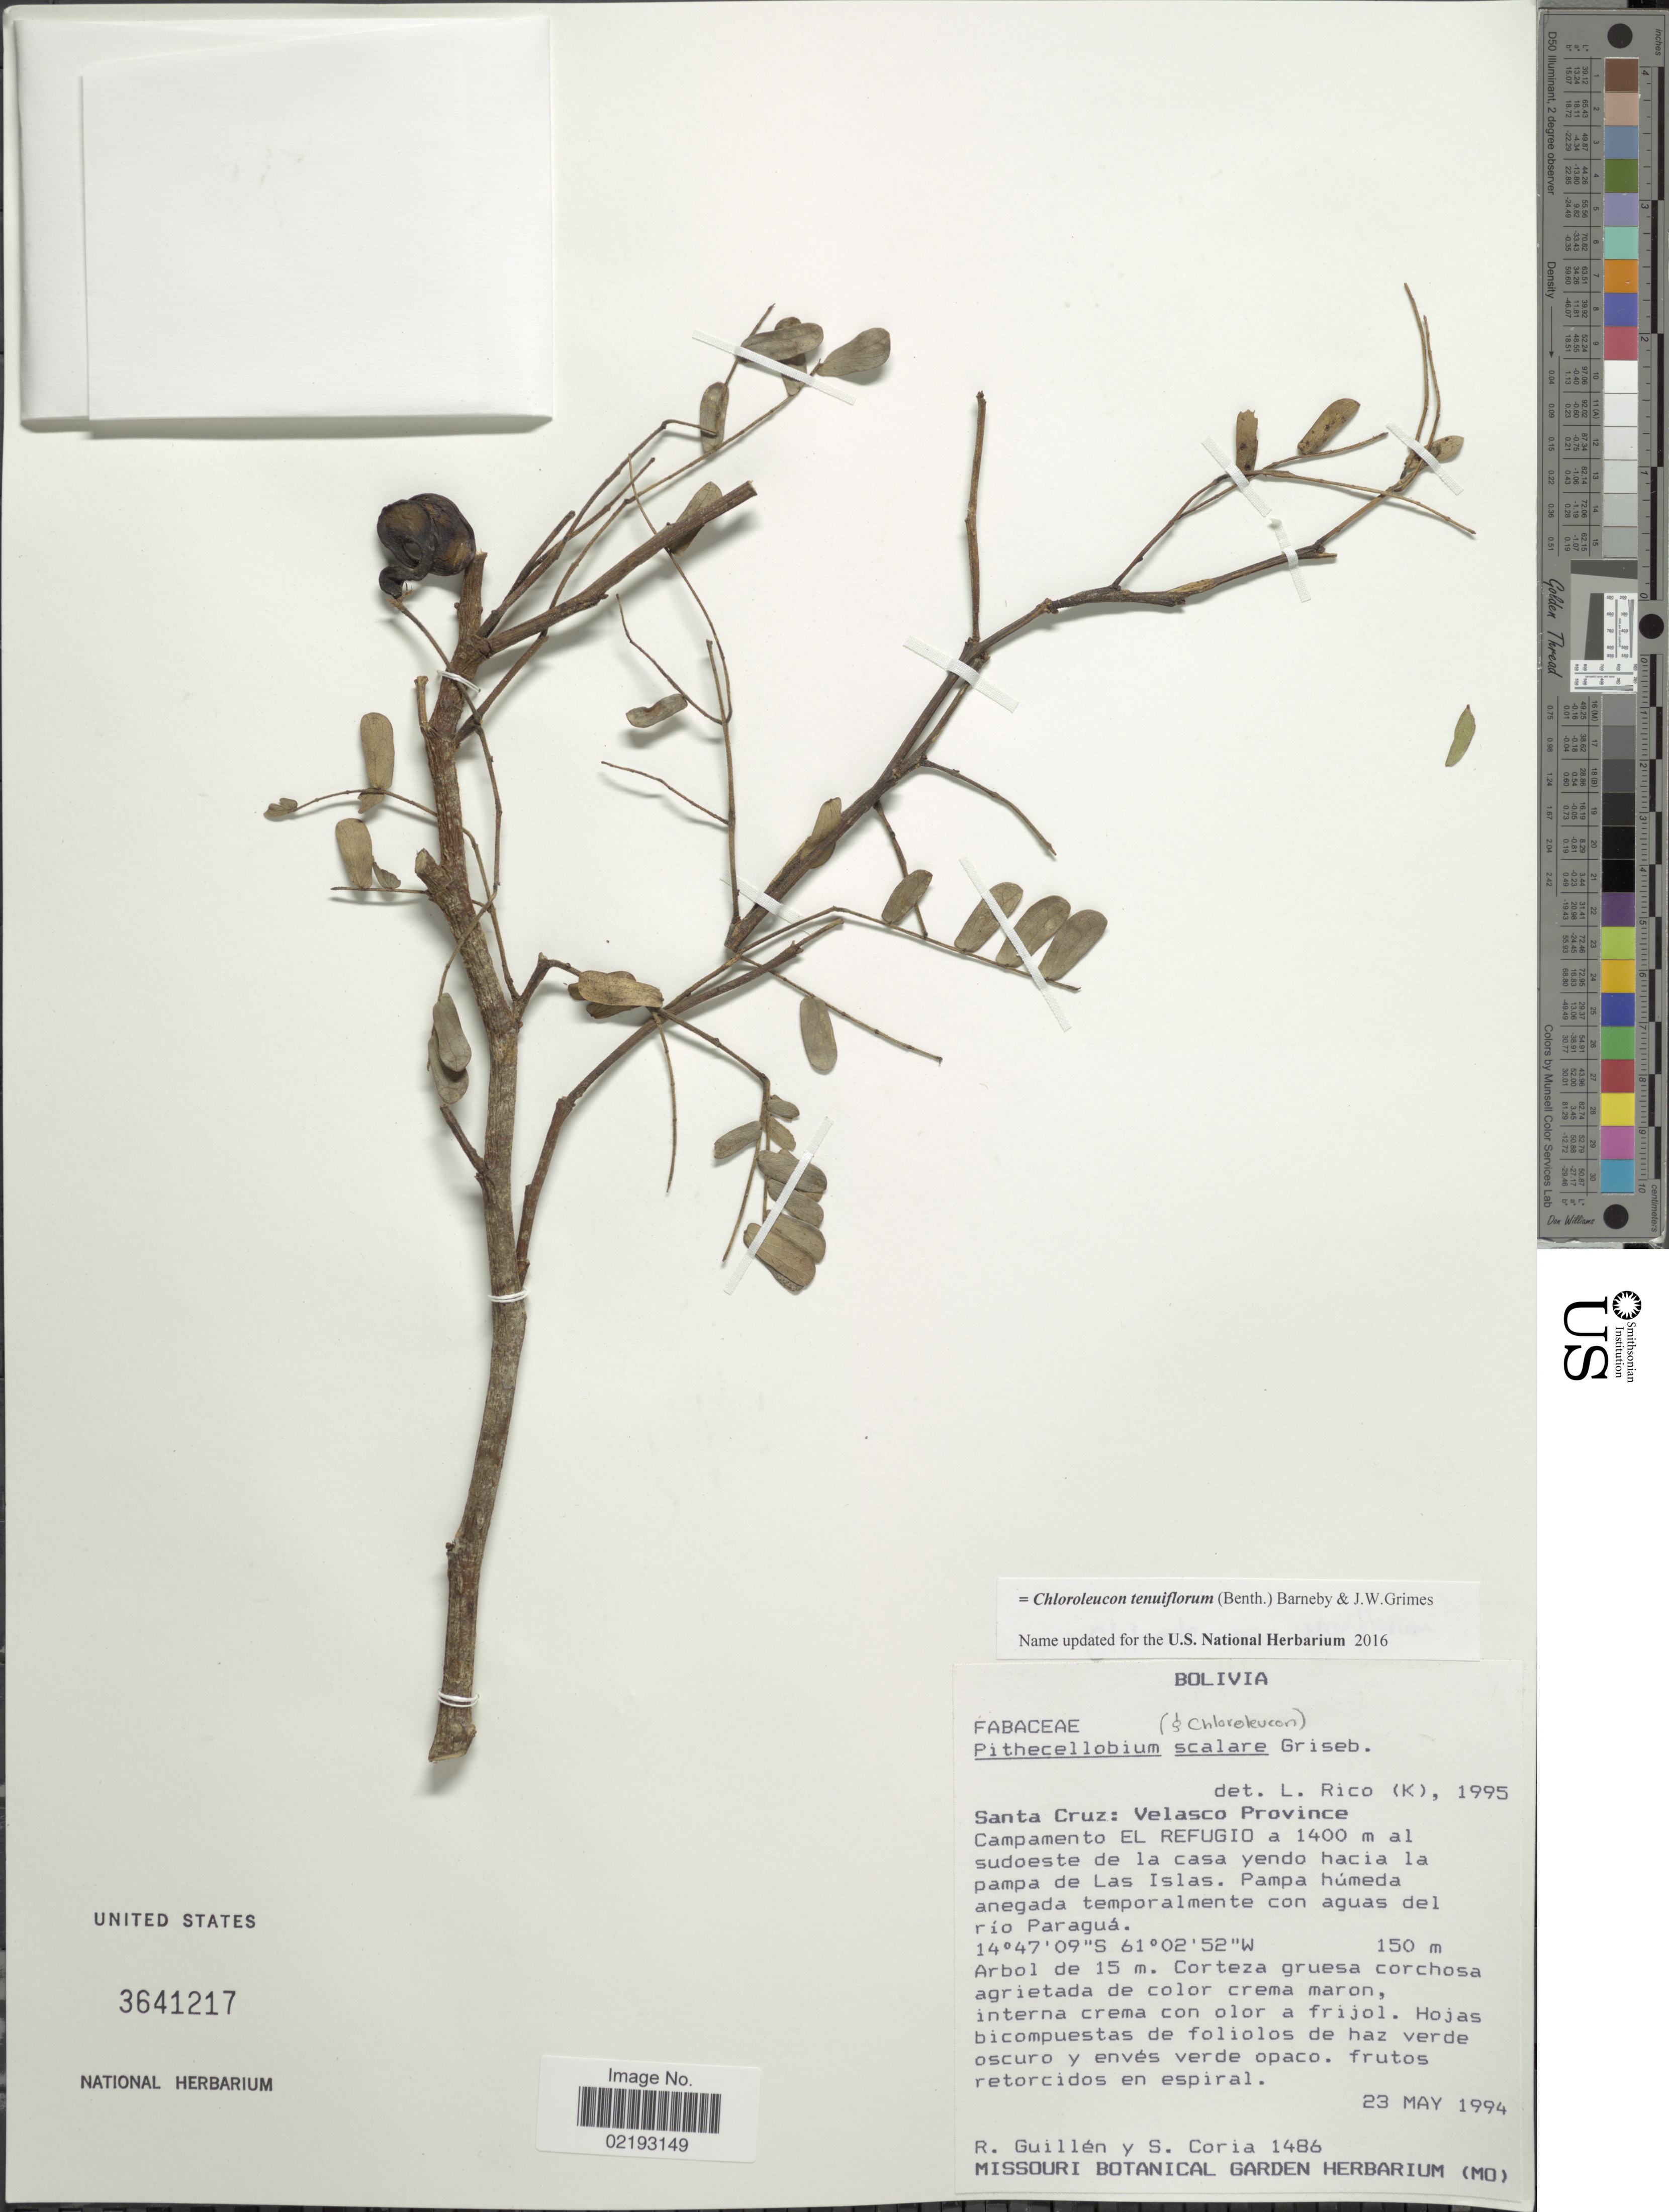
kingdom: Plantae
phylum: Tracheophyta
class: Magnoliopsida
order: Fabales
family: Fabaceae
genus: Chloroleucon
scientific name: Chloroleucon tenuiflorum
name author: (Benth.) Barneby & J.W. Grimes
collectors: R. Guillen & S. Coria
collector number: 1486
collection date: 1994-05-23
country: Bolivia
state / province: Santa Cruz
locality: Velasco Province, Campamento El Refugio al sudoeste de la casa yendo hacia la pampa de Las Islas, Pampa humeda anegada temporalmente con aguas del Rio Paragua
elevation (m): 150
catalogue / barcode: US 3641217